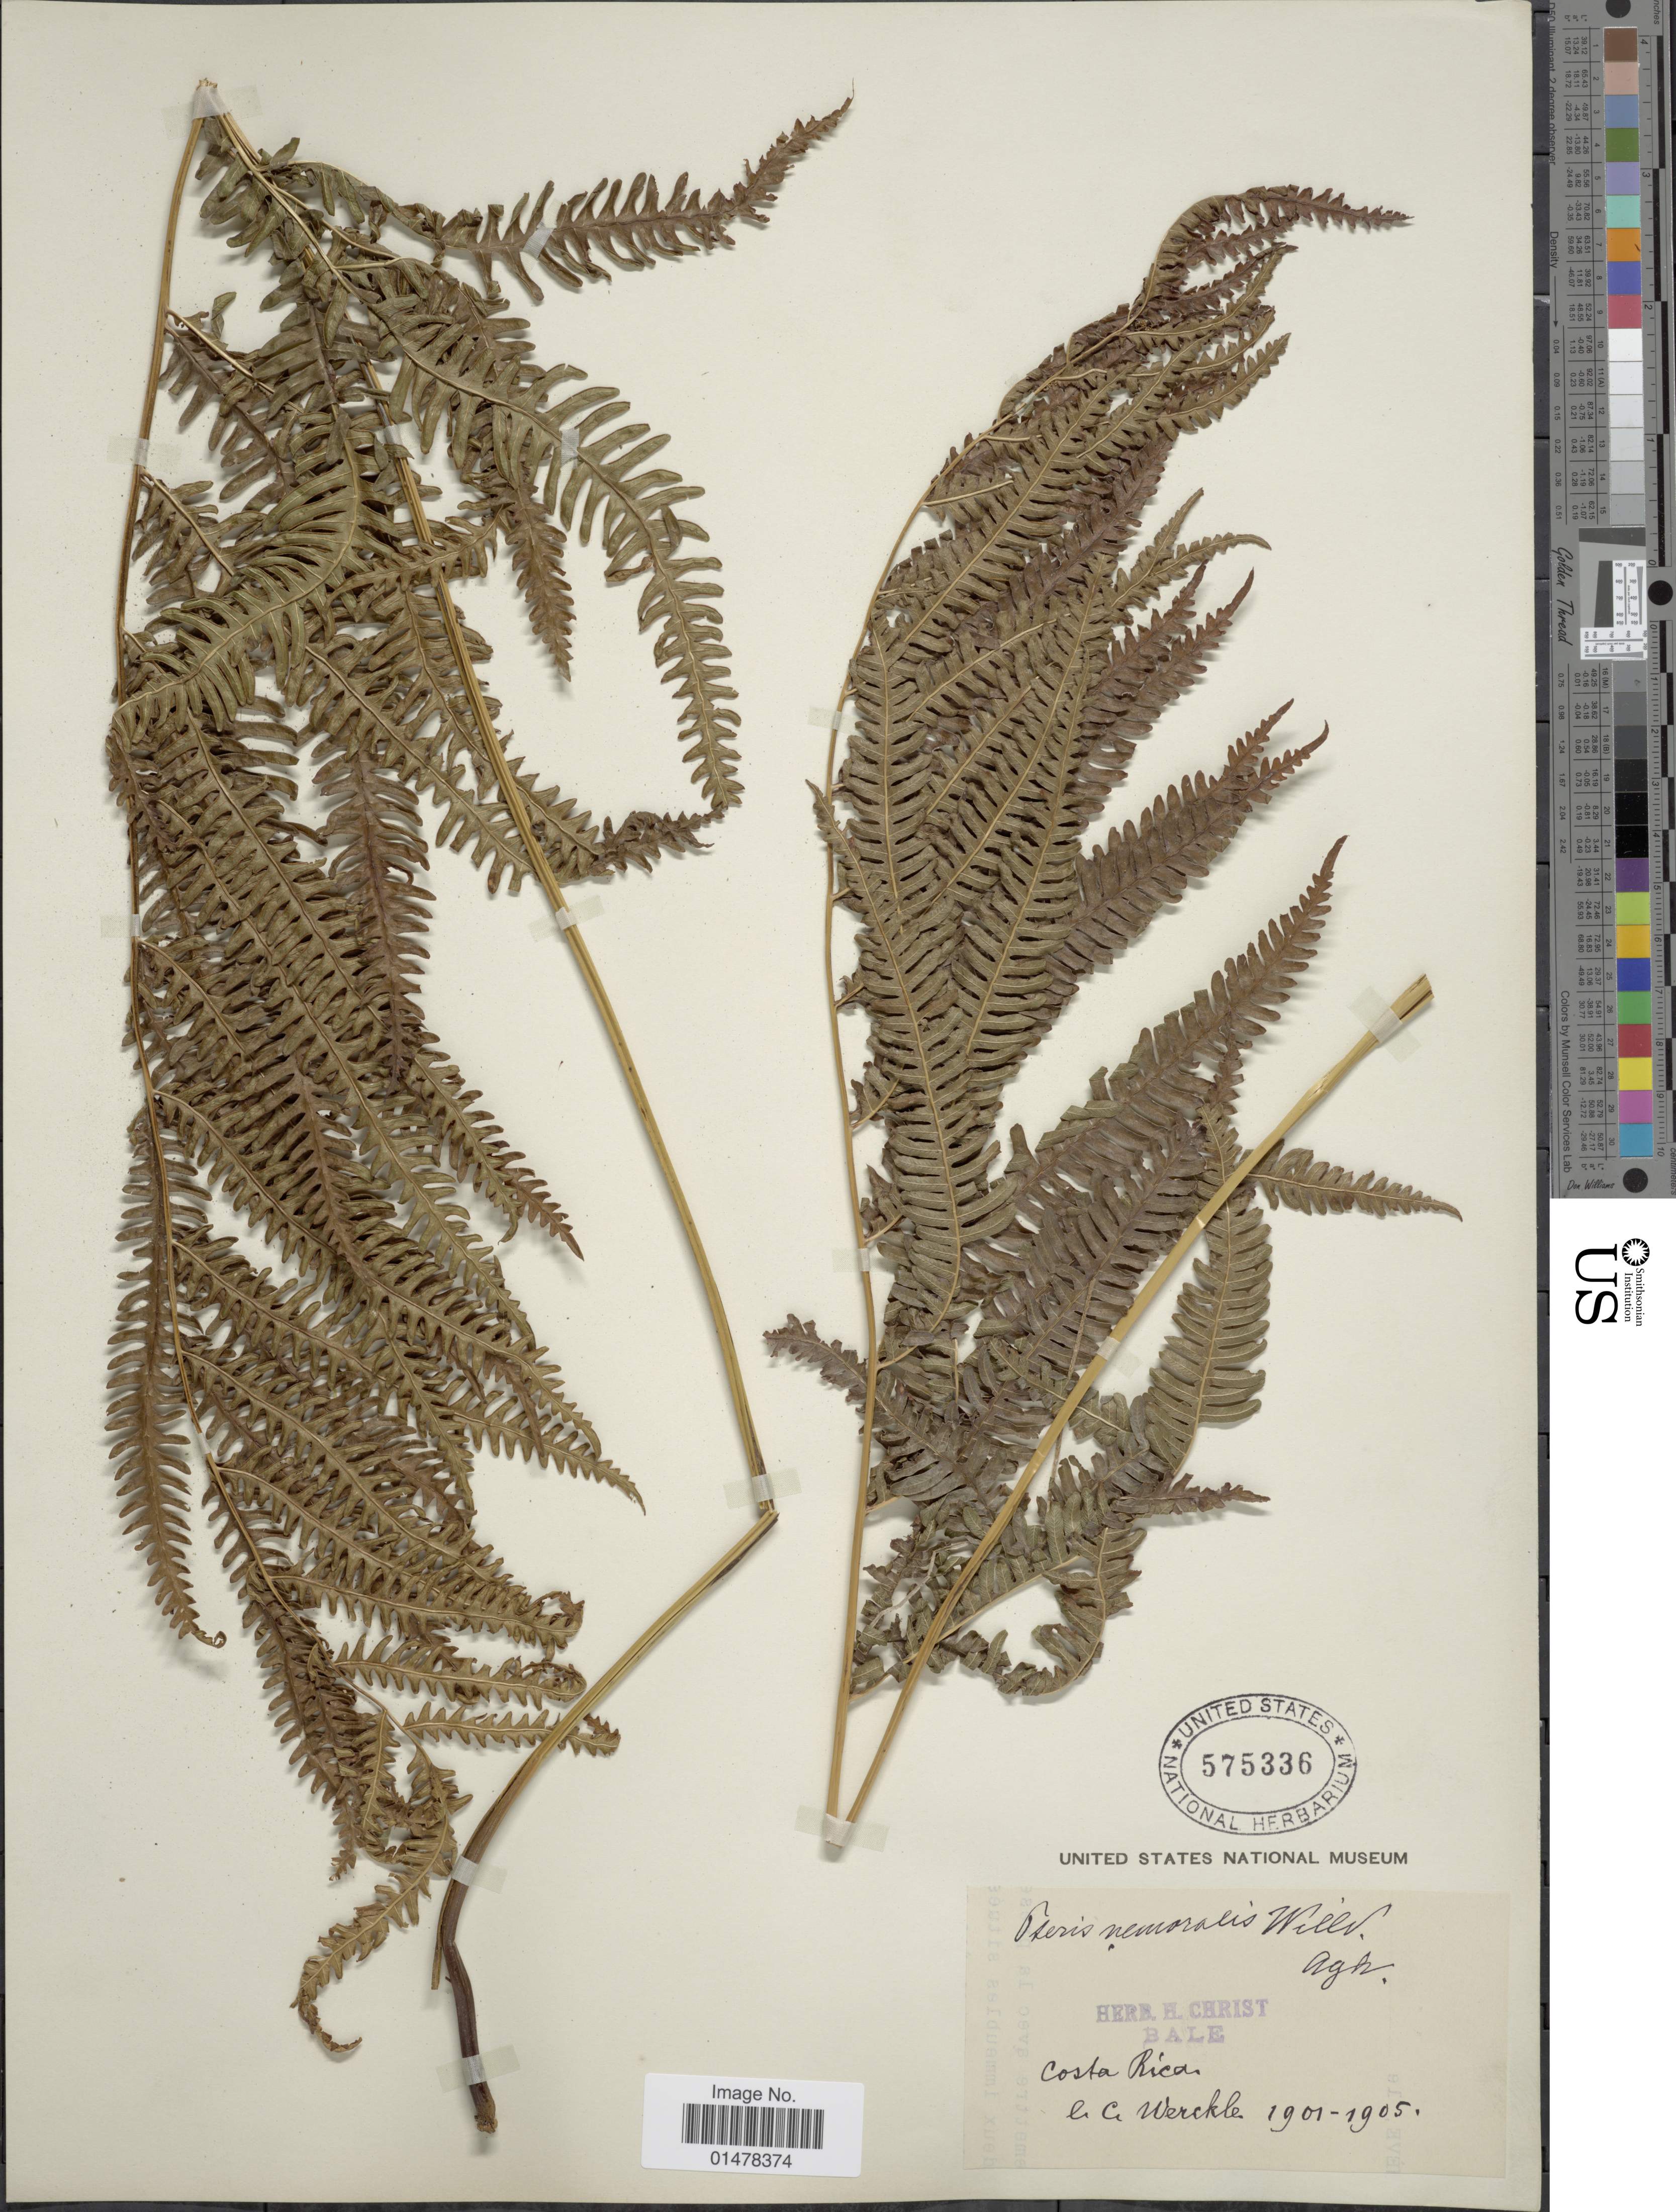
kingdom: Plantae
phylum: Tracheophyta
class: Polypodiopsida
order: Polypodiales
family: Pteridaceae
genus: Pteris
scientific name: Pteris quadriaurita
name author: Retz.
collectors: C. C Wercklé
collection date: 1901/1905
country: Costa Rica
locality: Costa Rica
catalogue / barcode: US 575336